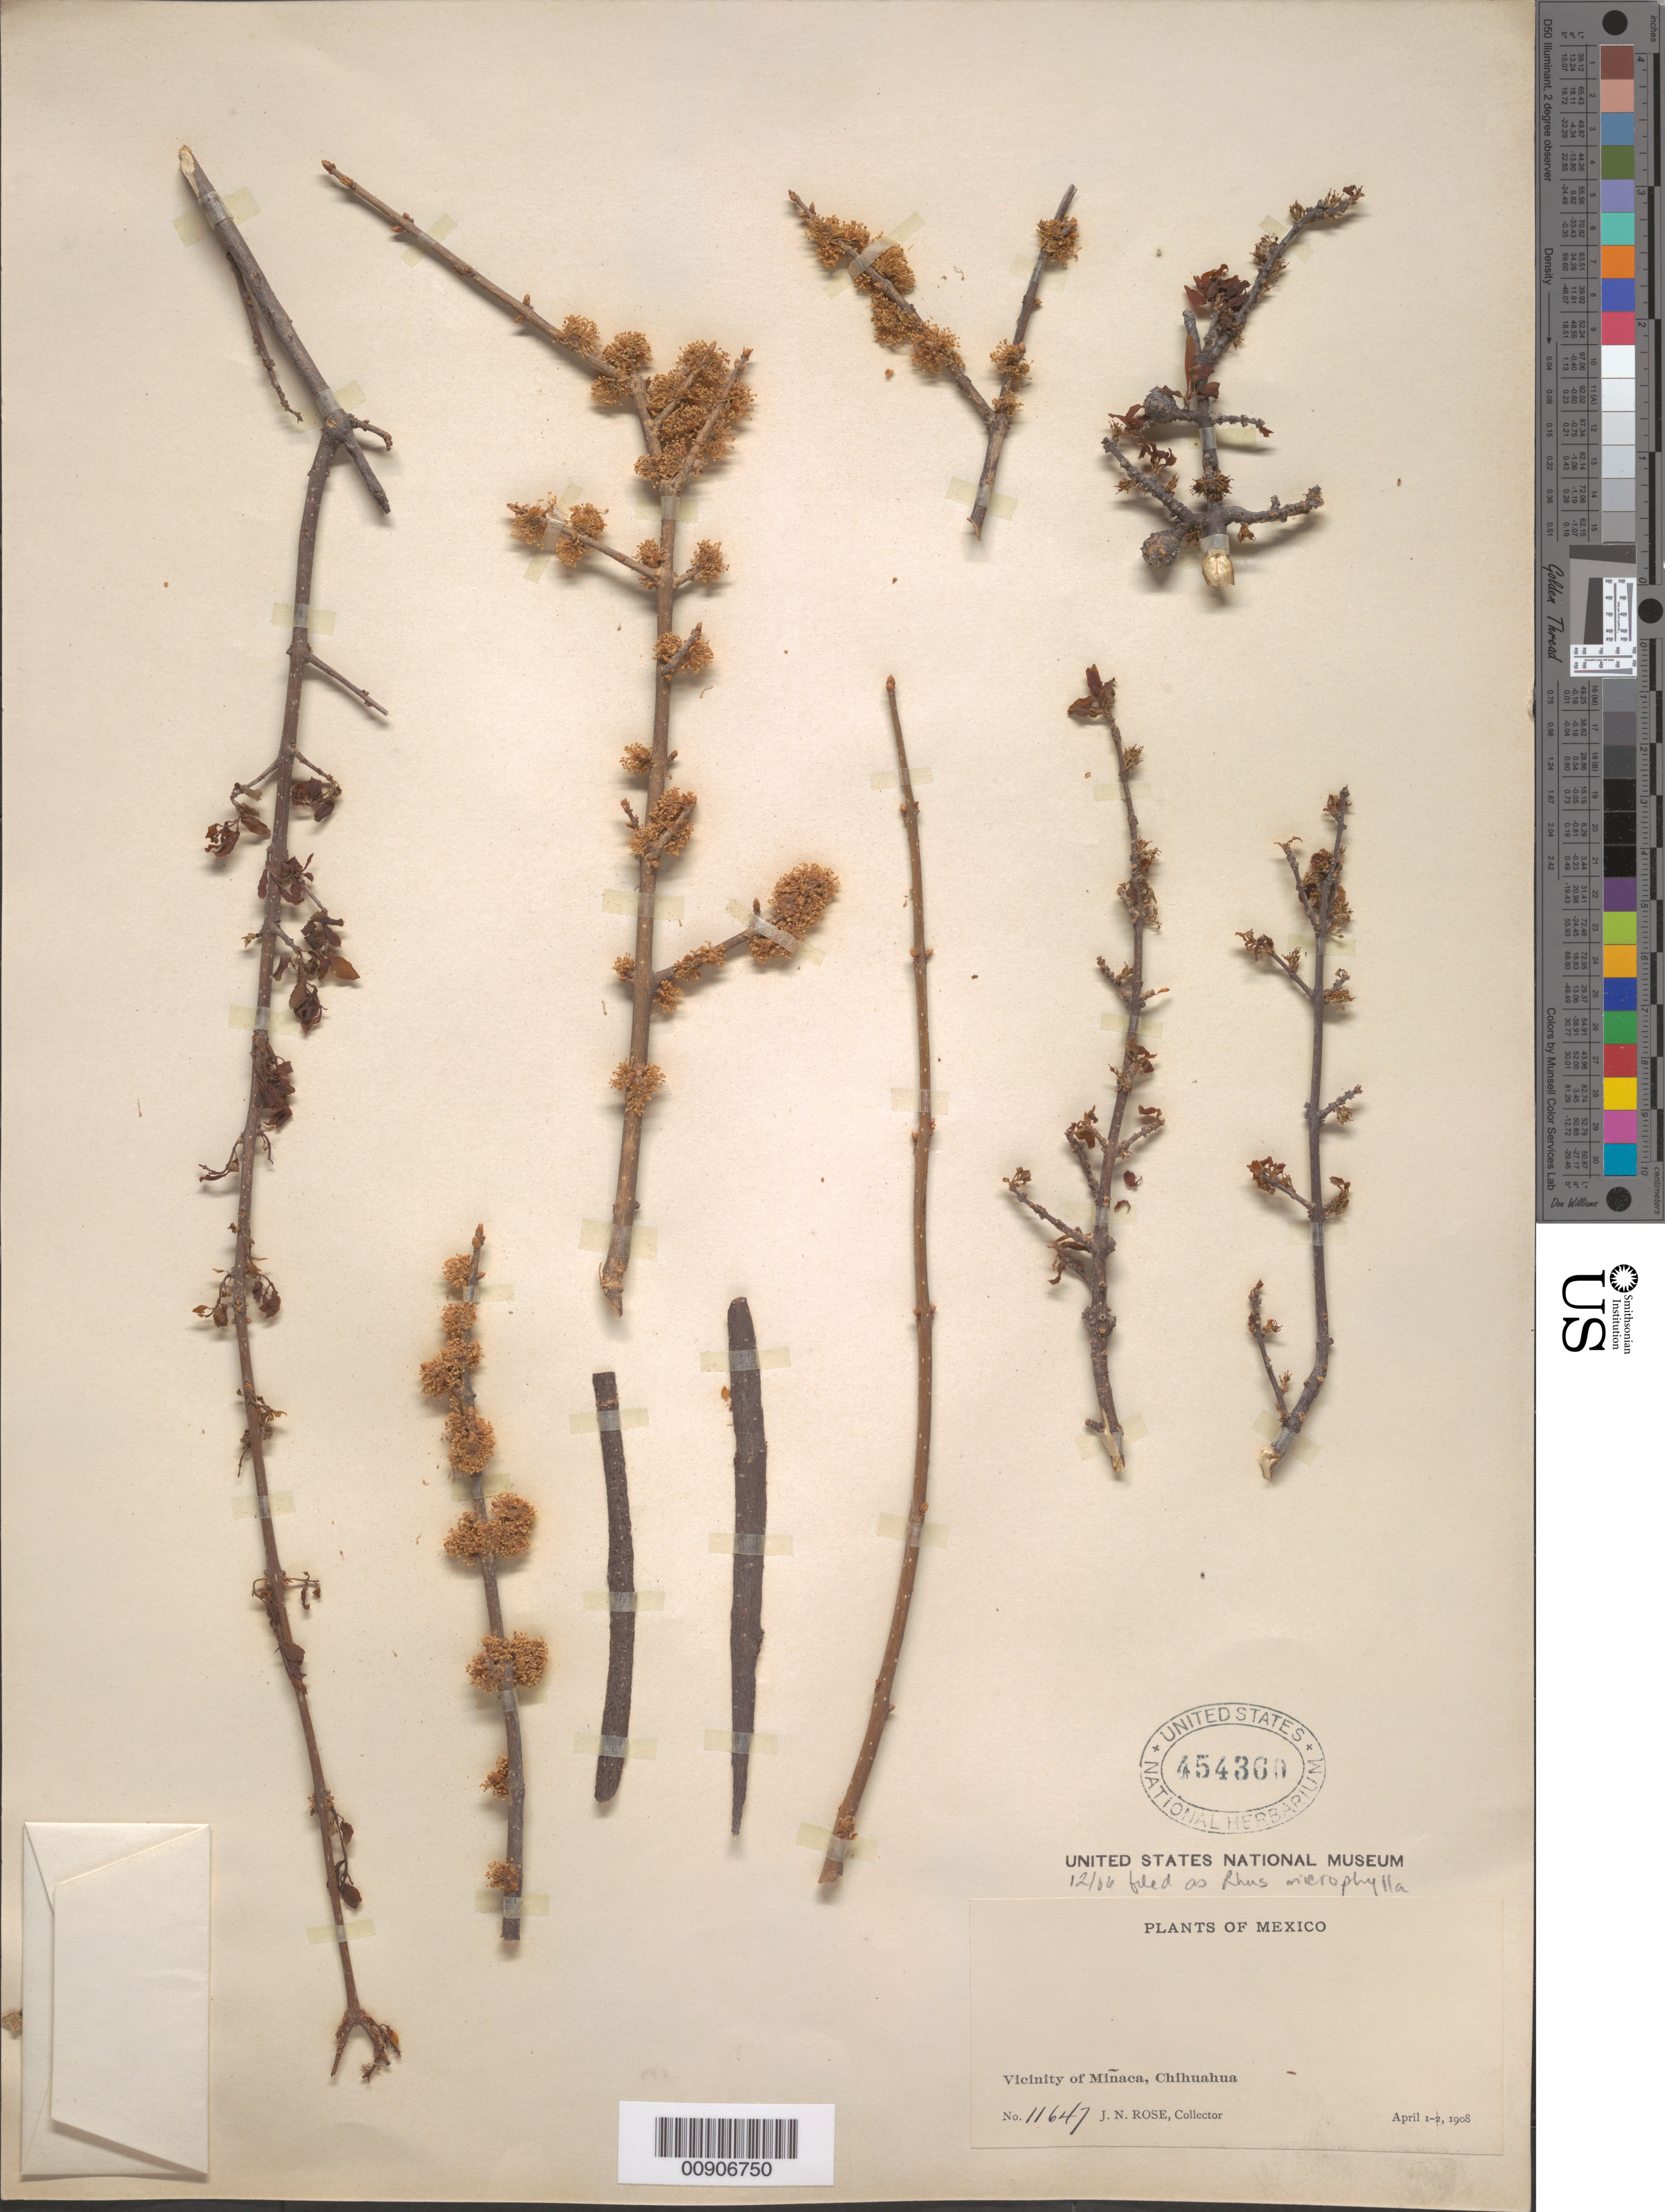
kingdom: Plantae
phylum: Tracheophyta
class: Magnoliopsida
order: Sapindales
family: Anacardiaceae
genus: Rhus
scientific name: Rhus microphylla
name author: Engelm.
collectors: J. N. Rose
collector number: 11647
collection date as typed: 01 Apr 1908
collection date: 1908-04-01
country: Mexico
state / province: Chihuahua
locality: Vicinity of Miñaca, Chihuahua.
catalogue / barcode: US 454360